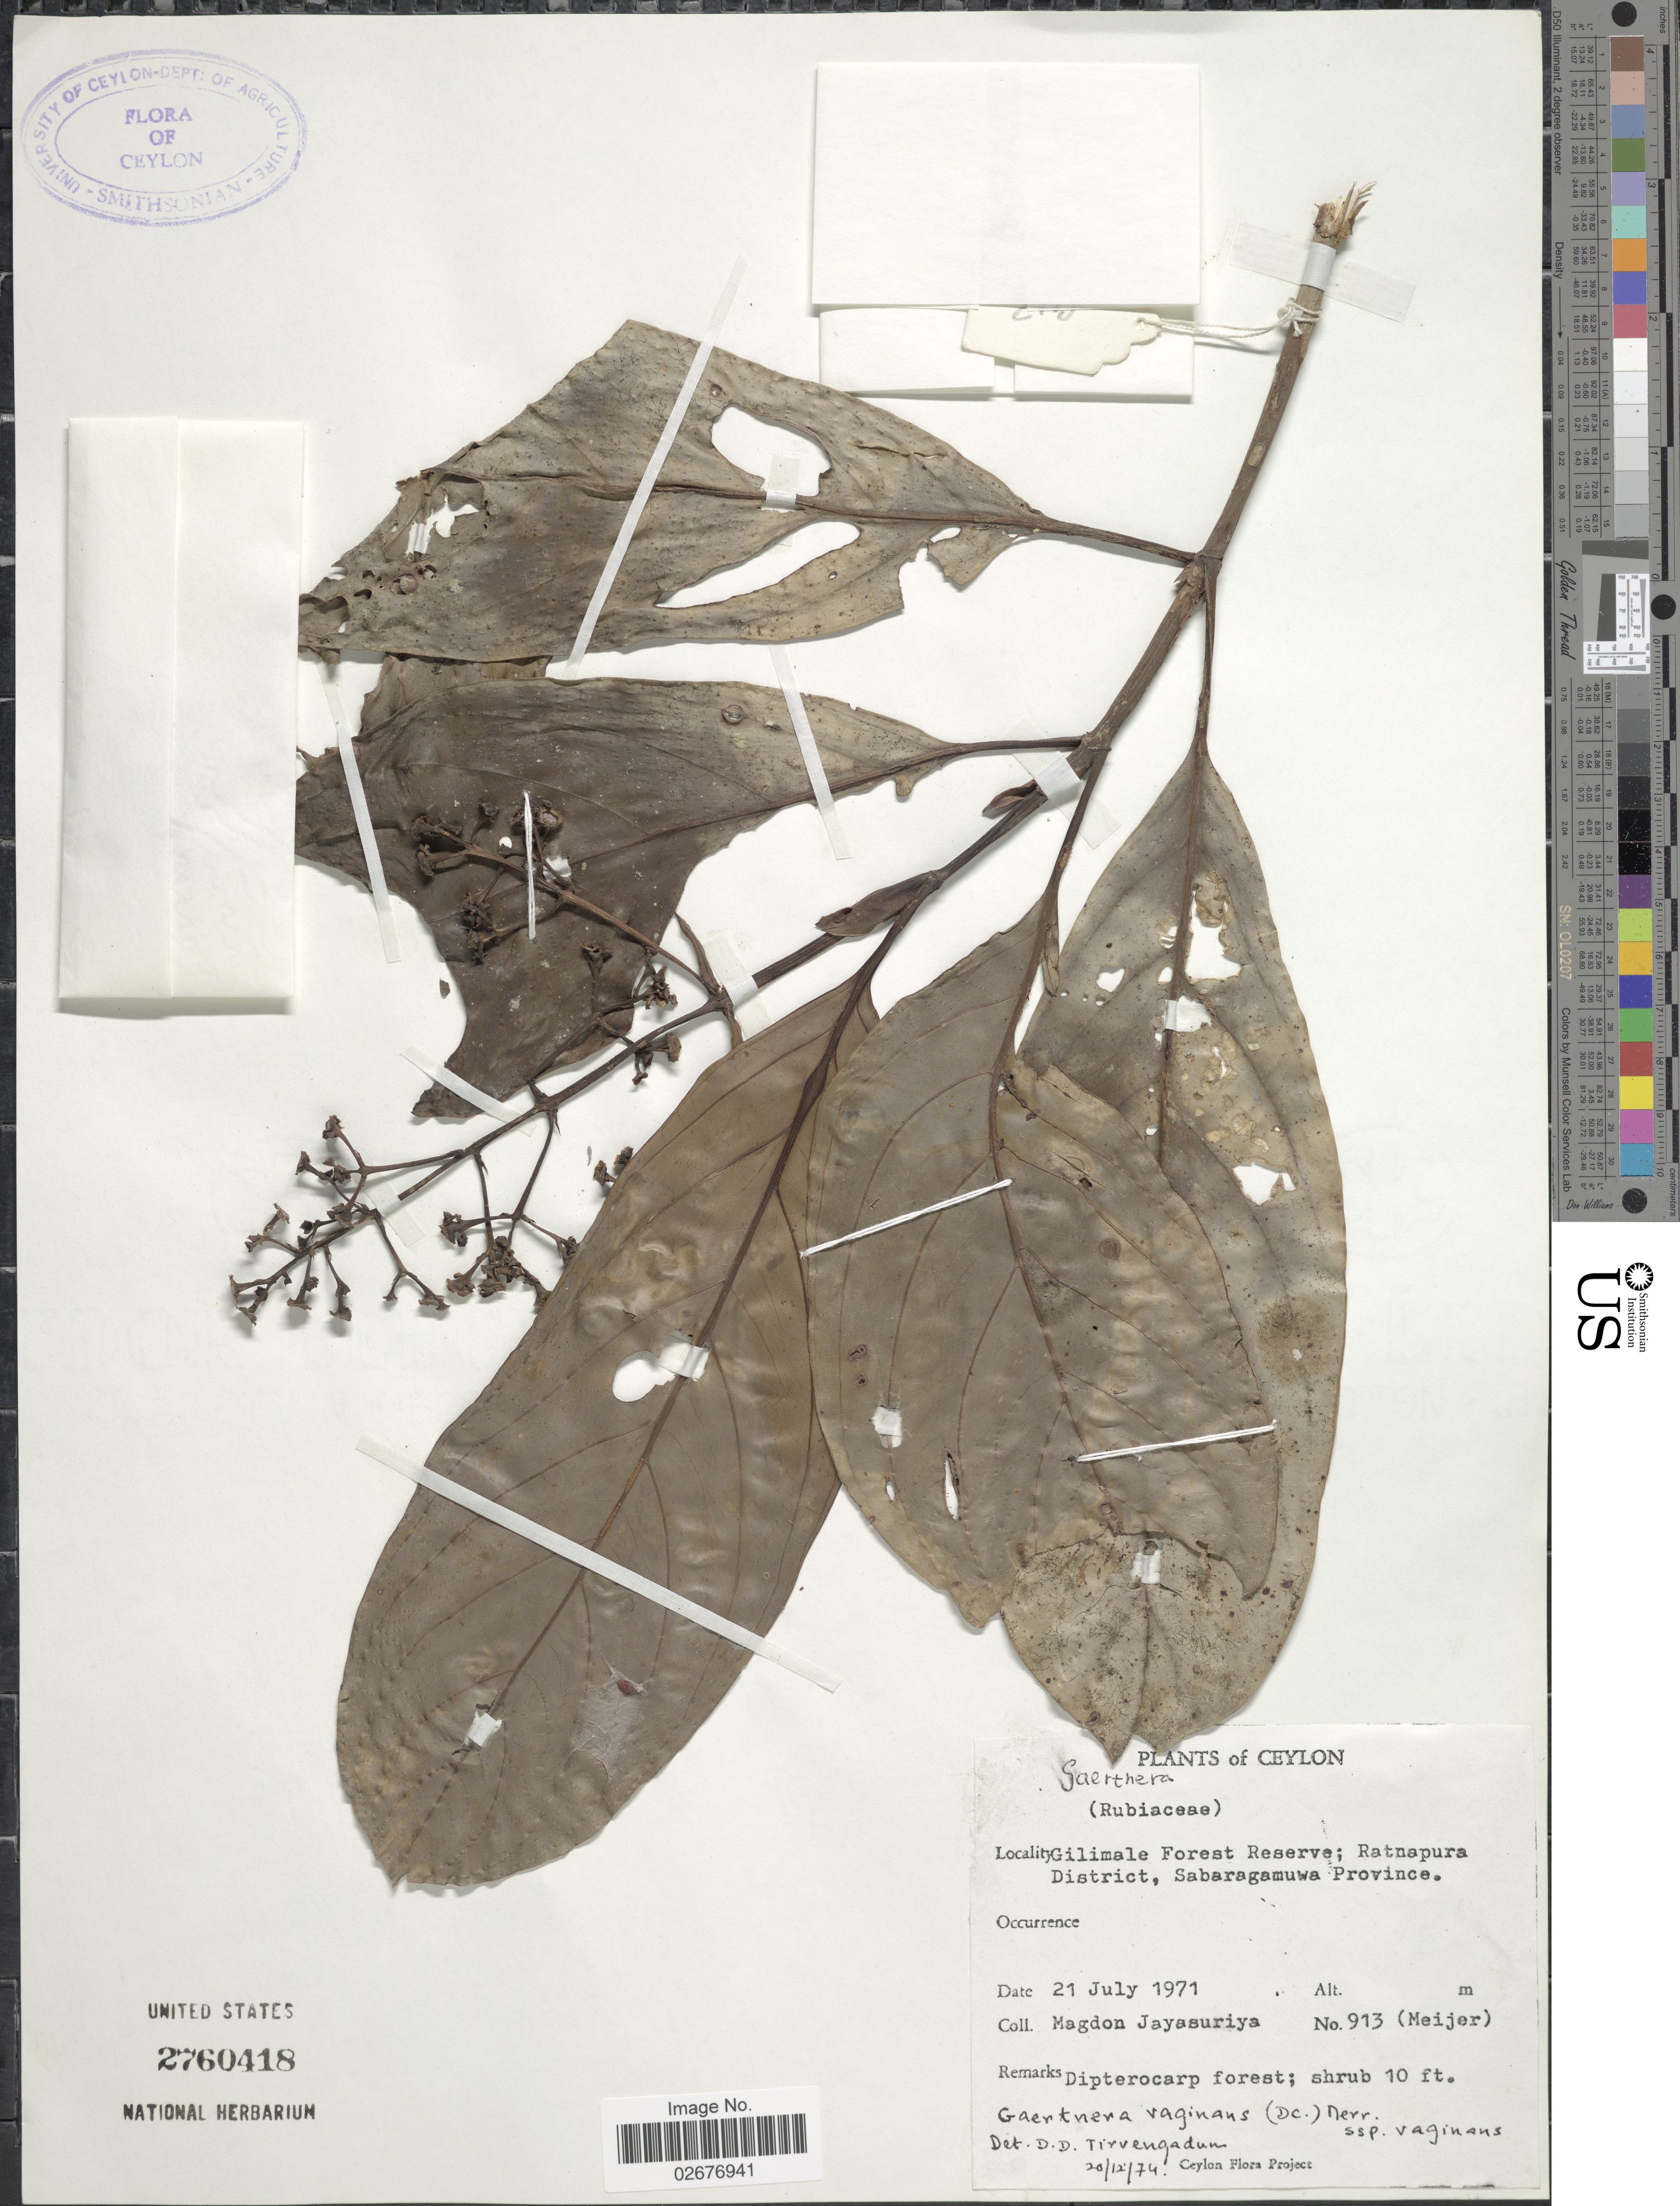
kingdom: Plantae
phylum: Tracheophyta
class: Magnoliopsida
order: Gentianales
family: Rubiaceae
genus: Gaertnera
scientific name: Gaertnera vaginans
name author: (DC.) Merr.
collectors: A. H. Jayasuriya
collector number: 913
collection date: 1971-07-21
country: Sri Lanka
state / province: Sabaragamuwa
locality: Ceylon, Gilimale Forest Reserve; Ratnapura District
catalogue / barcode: US 2760418